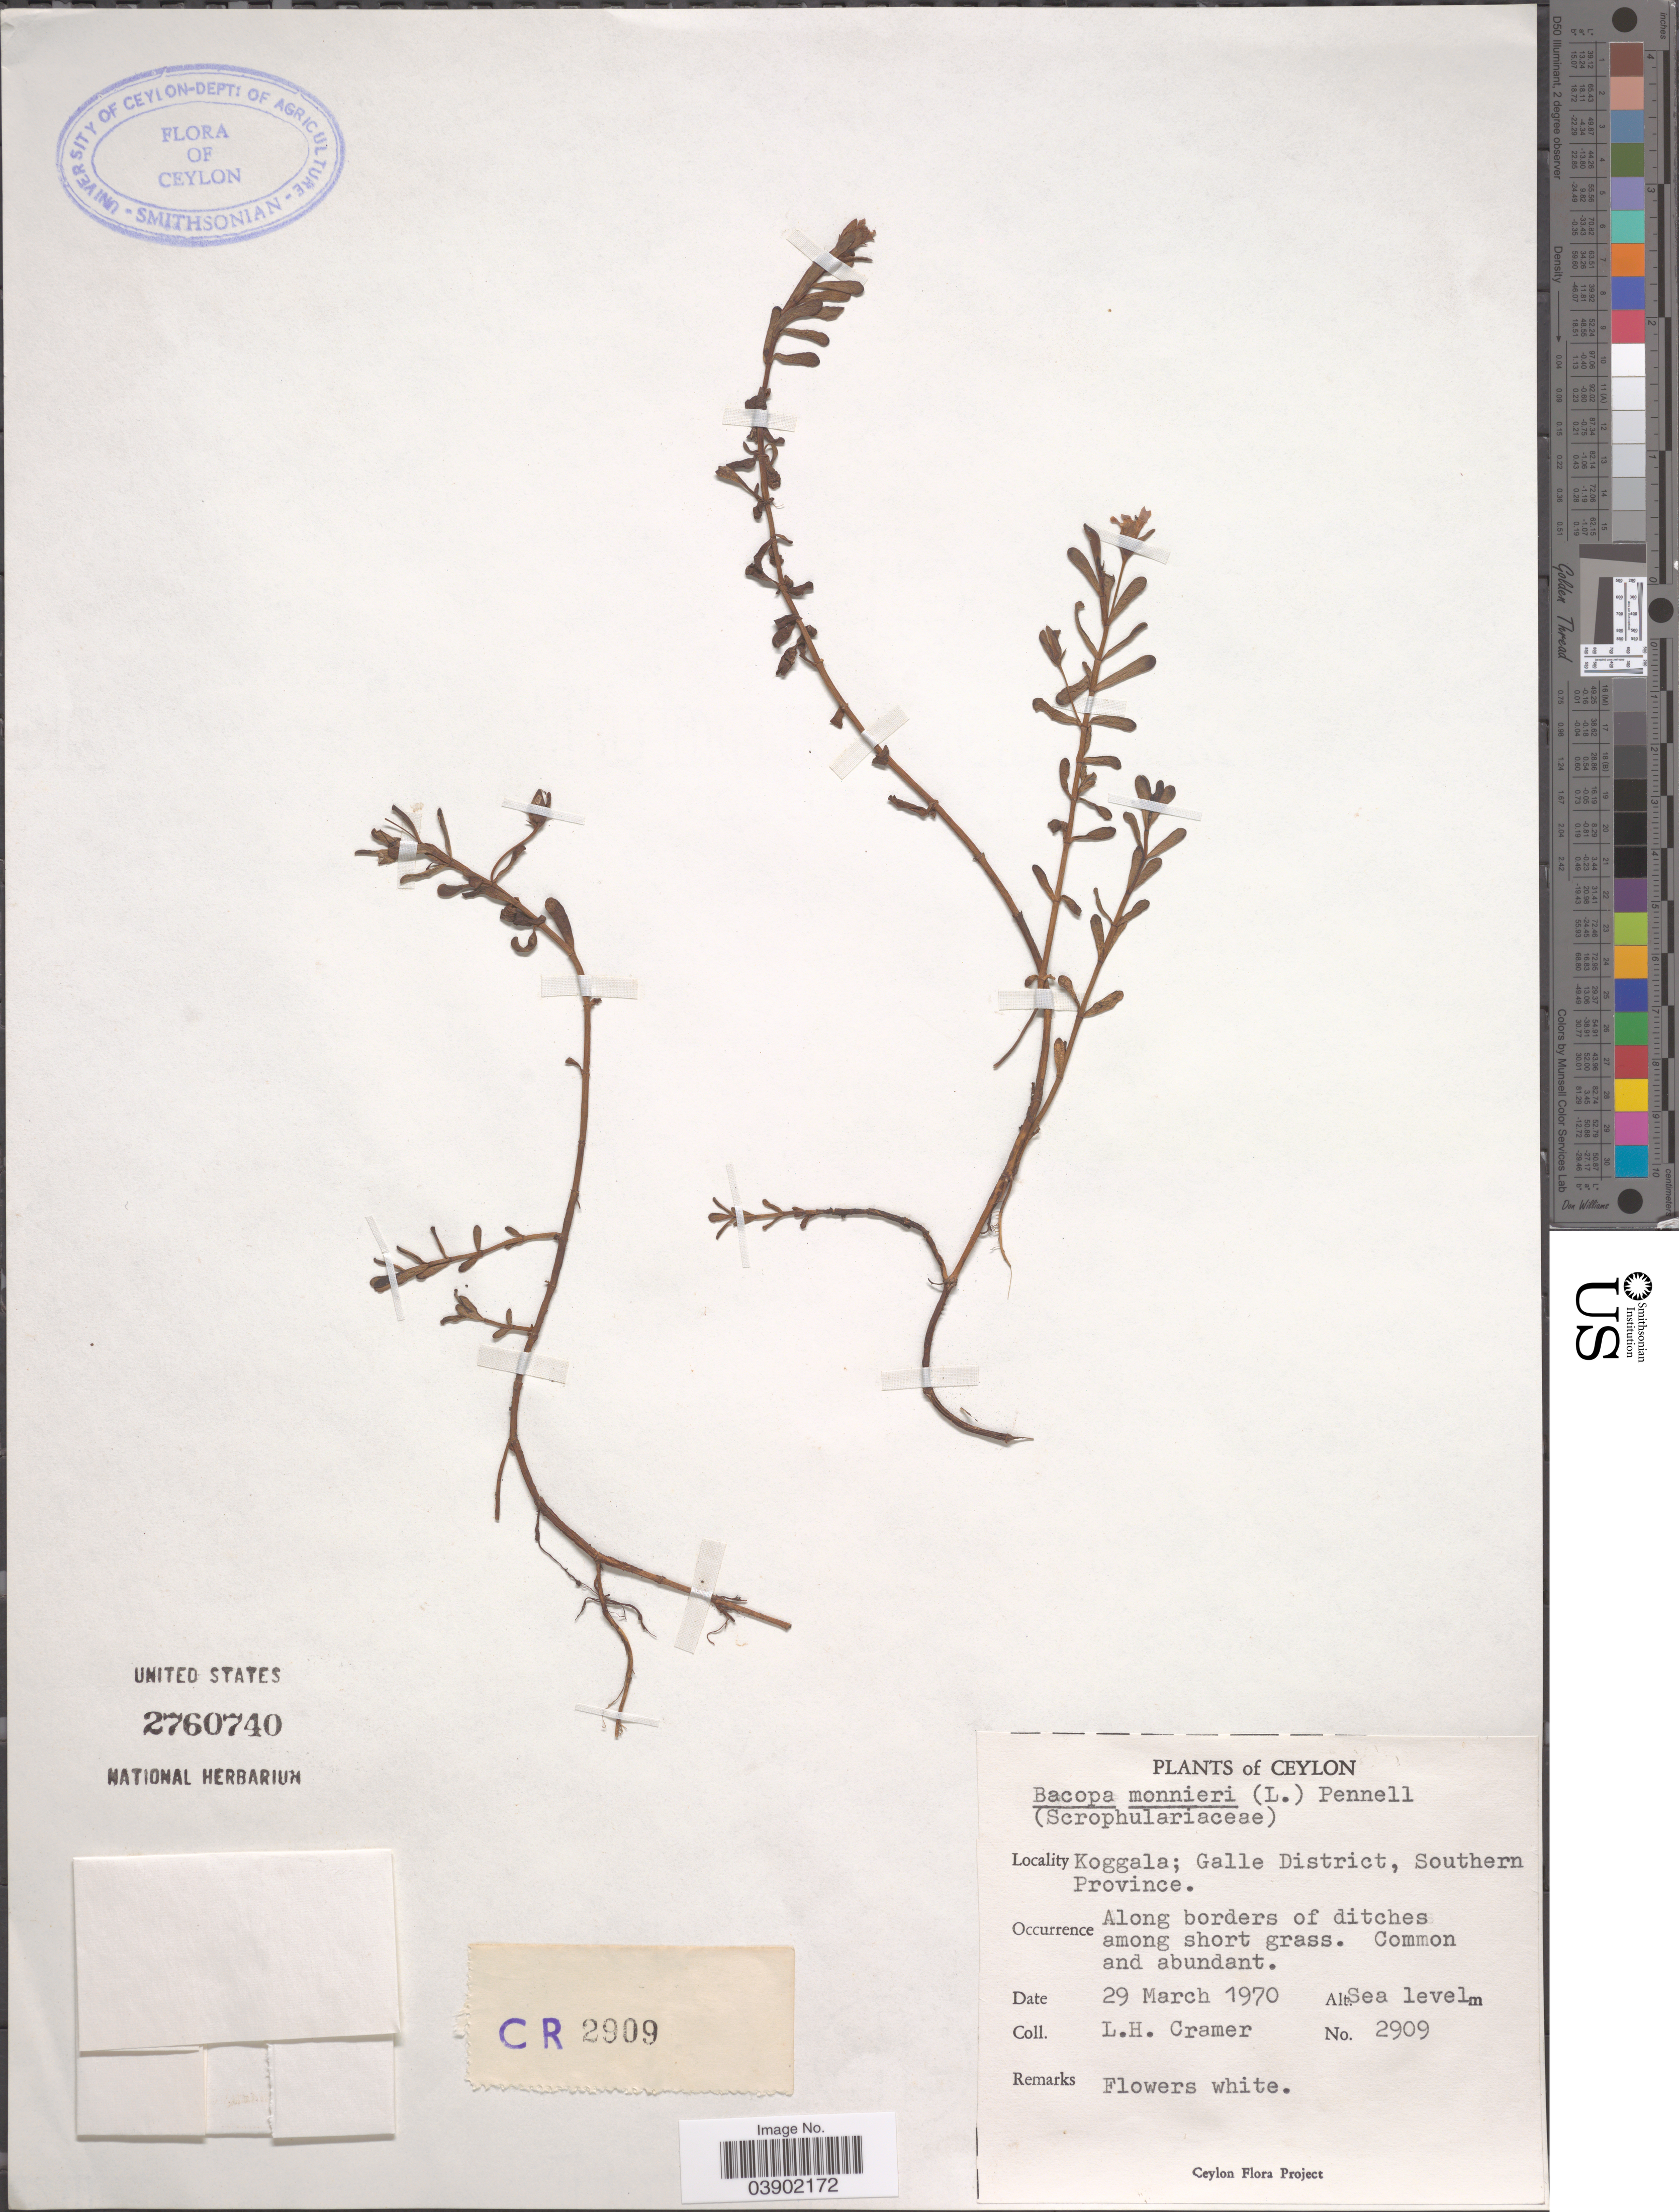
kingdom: Plantae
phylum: Tracheophyta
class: Magnoliopsida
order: Lamiales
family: Plantaginaceae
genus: Bacopa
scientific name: Bacopa monnieri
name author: (L.) Wettst.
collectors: L. H. Cramer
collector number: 2909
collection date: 1970-03-29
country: Sri Lanka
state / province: Southern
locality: Ceylon. Koggala; Galle District.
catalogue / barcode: US 2760740